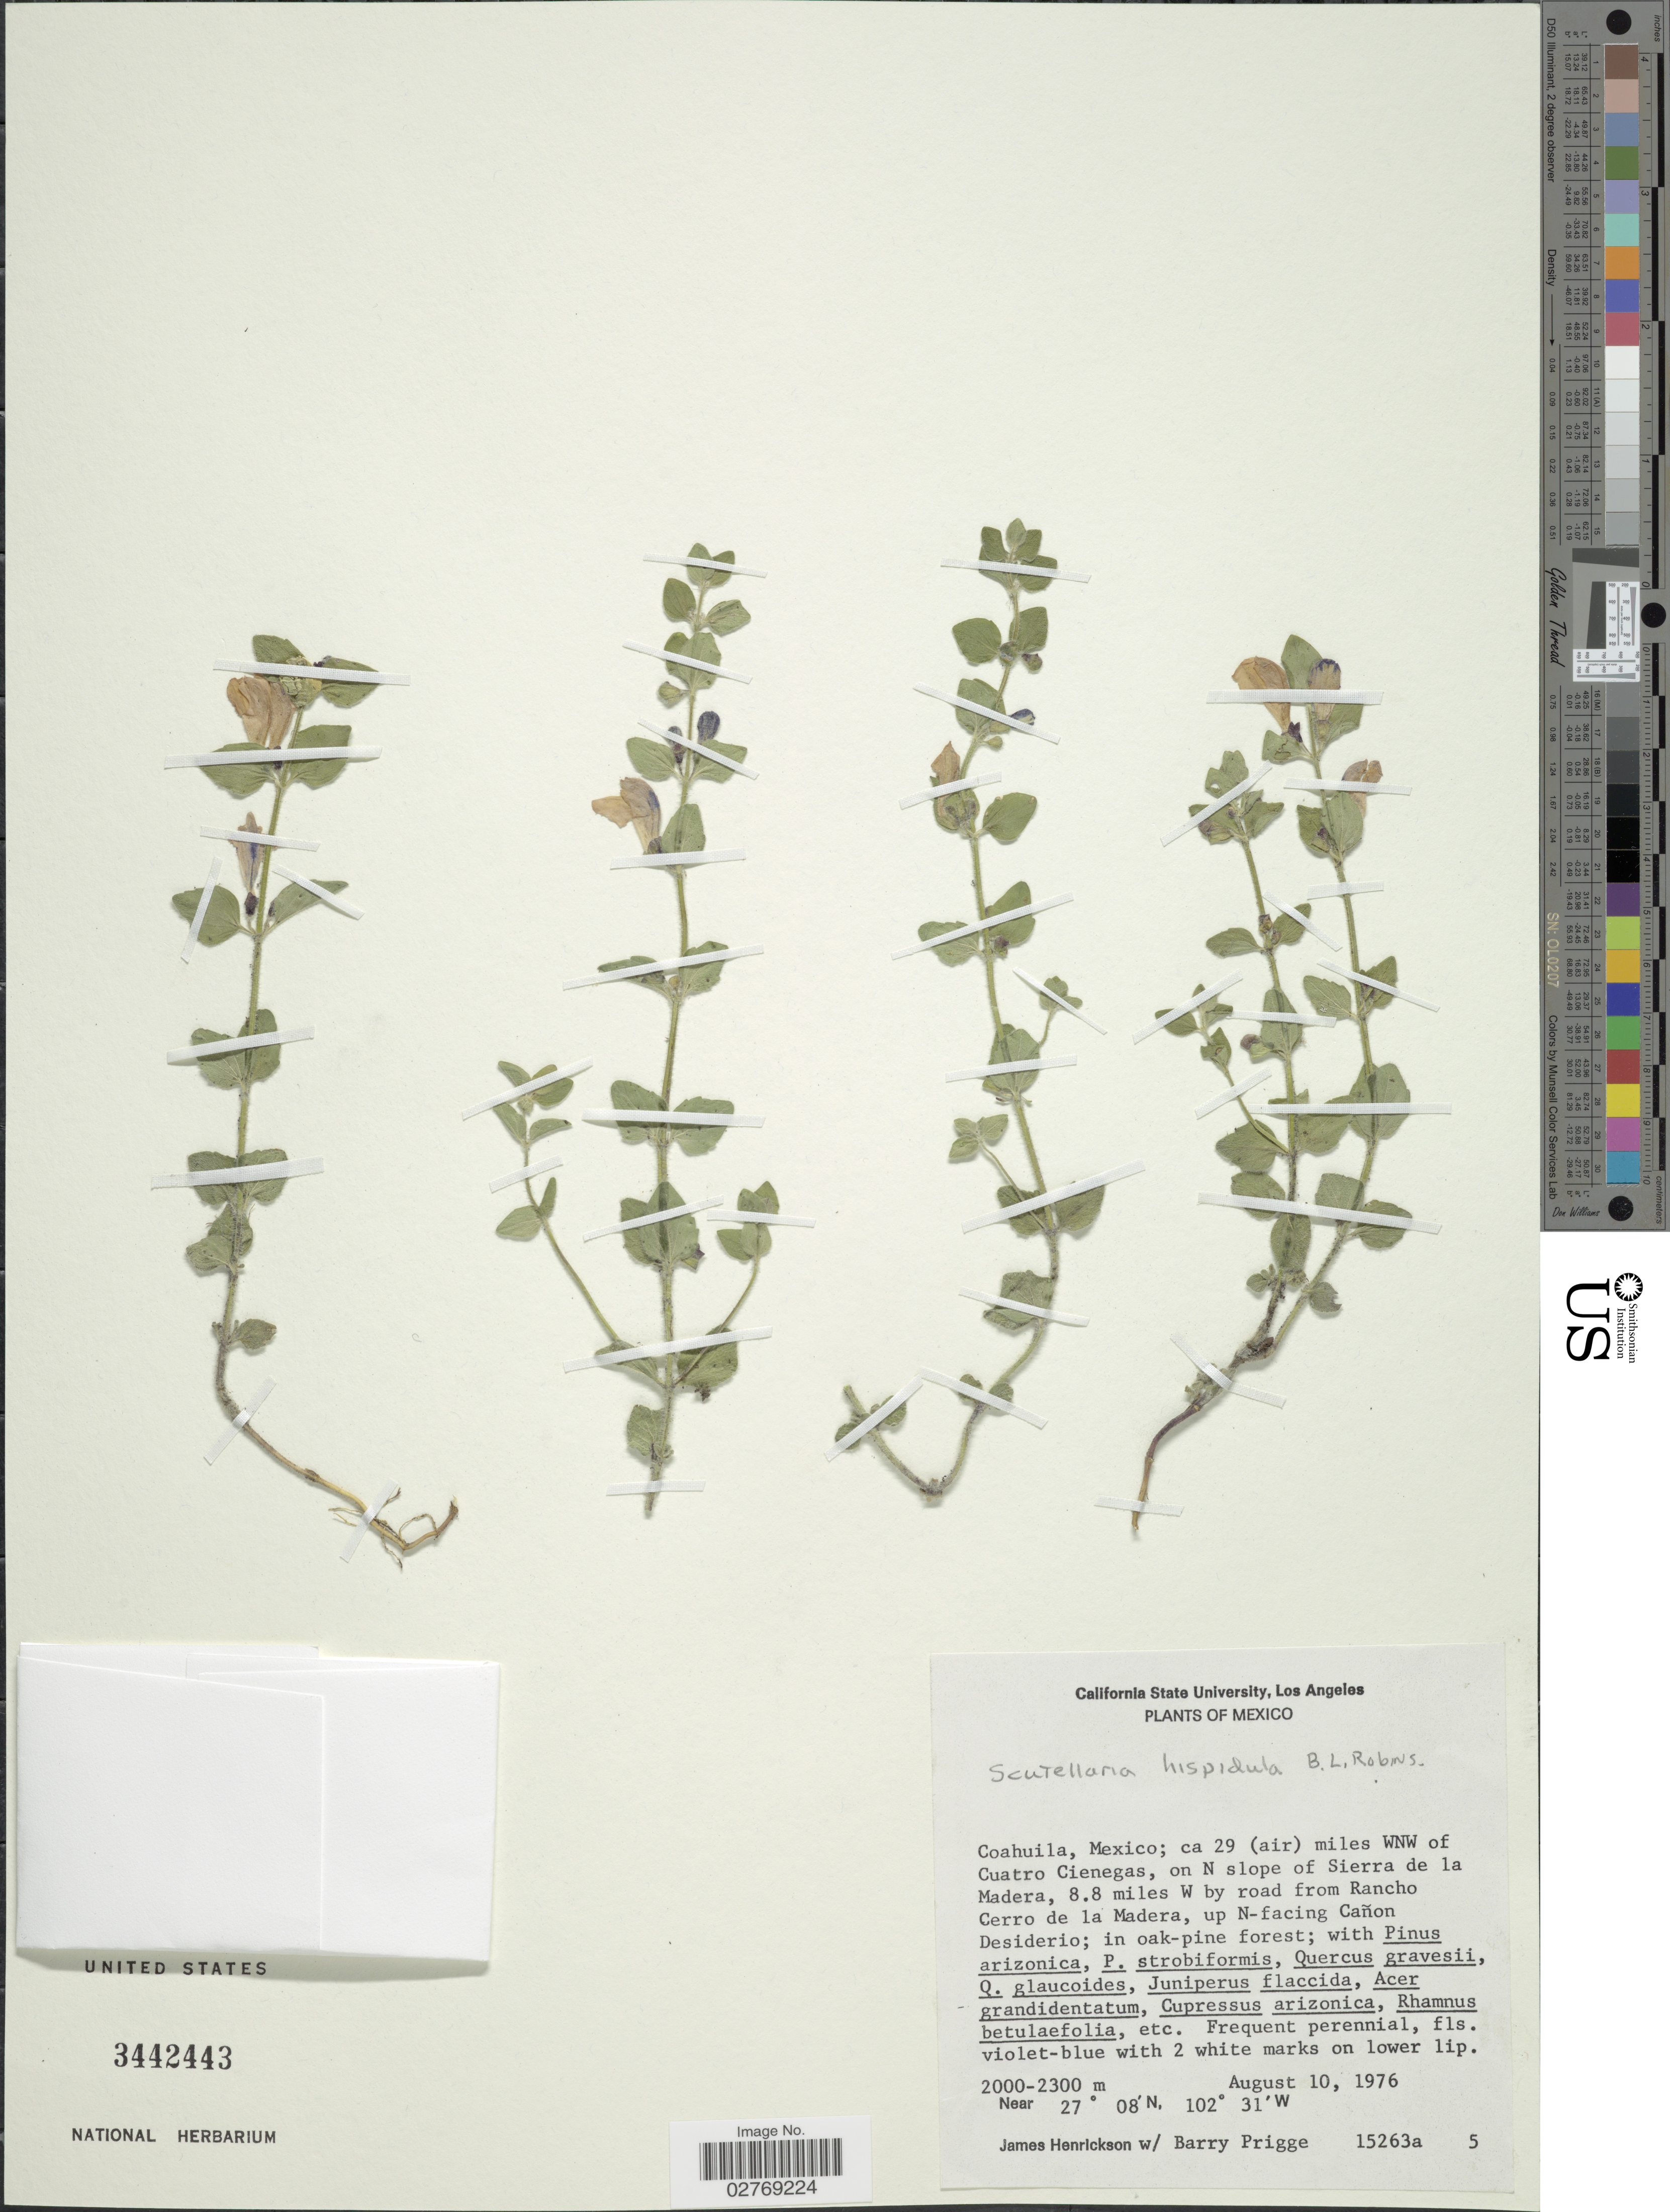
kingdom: Plantae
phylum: Tracheophyta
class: Magnoliopsida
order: Lamiales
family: Lamiaceae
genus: Scutellaria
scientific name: Scutellaria hispidula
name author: B.L. Rob.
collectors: J. Henrickson & B. Prigge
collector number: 15263a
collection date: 1976-08-10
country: Mexico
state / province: Coahuila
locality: Ca 29 (air) miles WNW of Cuatro Cienegas, on N slope of Sierra de la Madera, 8.8 miles W by road from Rancho Cerro de la Madera, up N-facing Cañon Desiderio.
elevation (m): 2000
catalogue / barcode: US 3442443